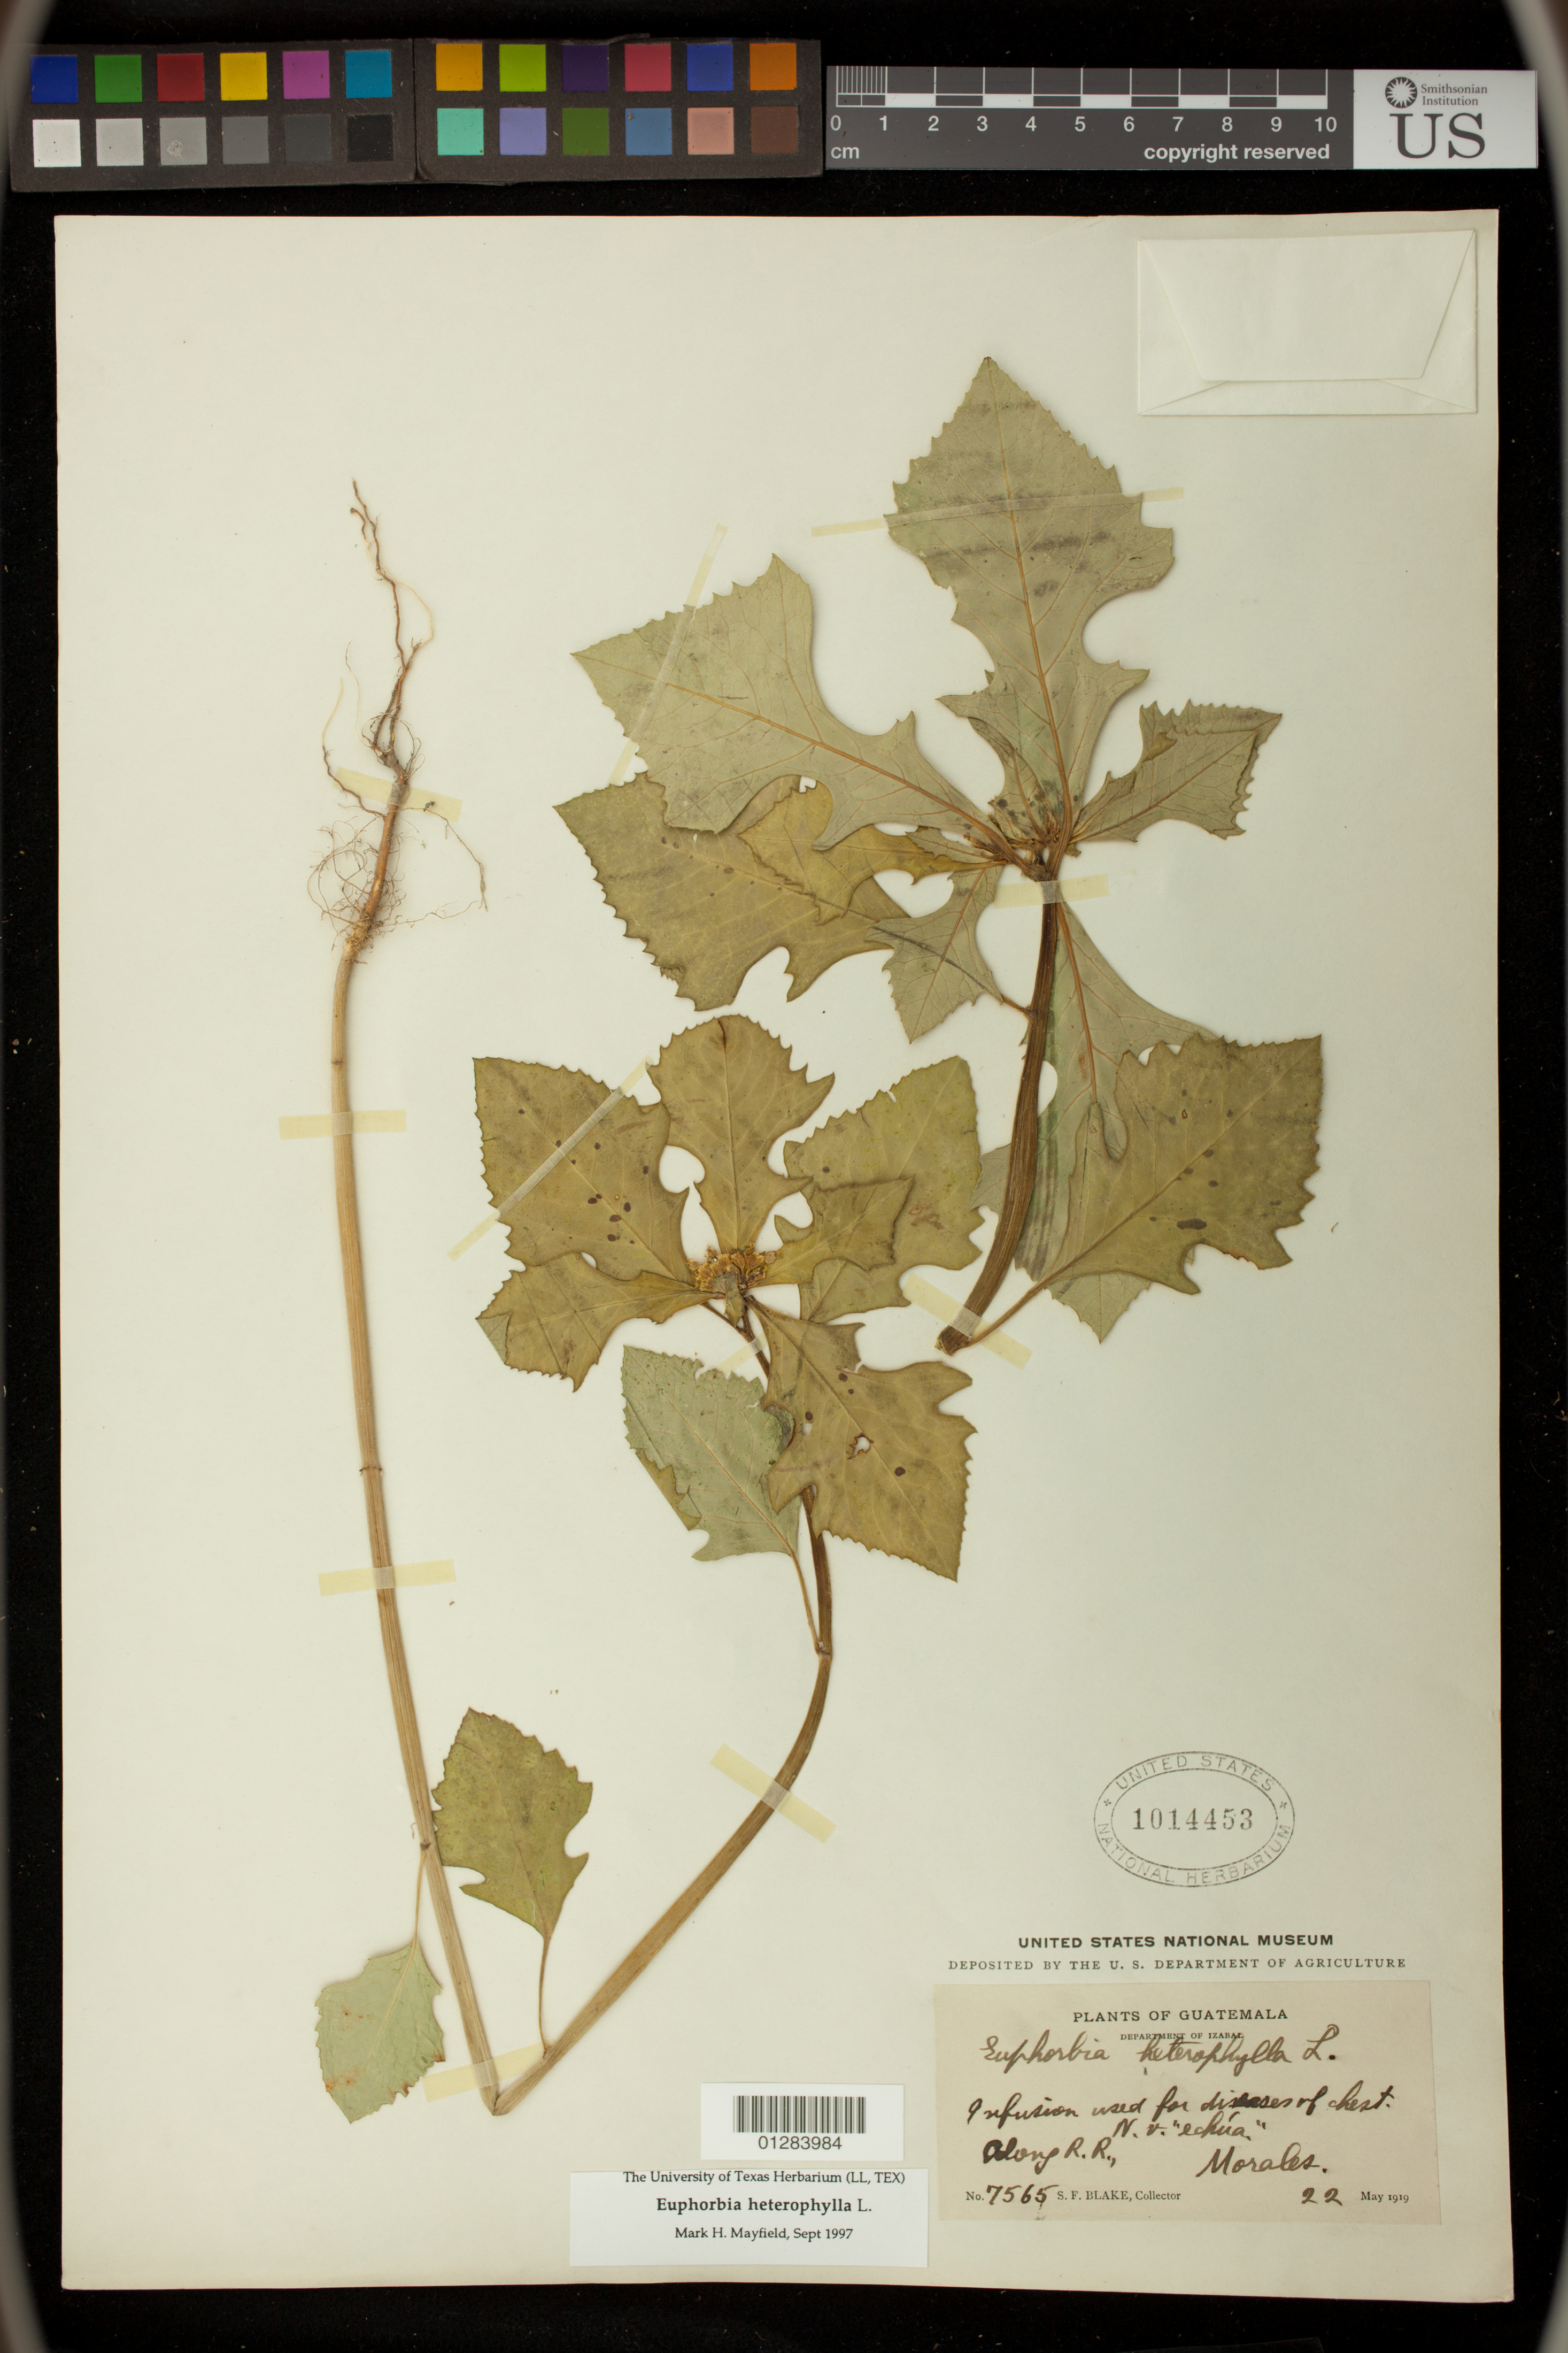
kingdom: Plantae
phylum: Tracheophyta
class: Magnoliopsida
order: Malpighiales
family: Euphorbiaceae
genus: Euphorbia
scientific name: Euphorbia heterophylla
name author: L.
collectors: S. Blake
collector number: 7565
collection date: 1919-05-22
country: Guatemala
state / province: Izabal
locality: Morales, along R.R.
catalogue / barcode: US 1014453